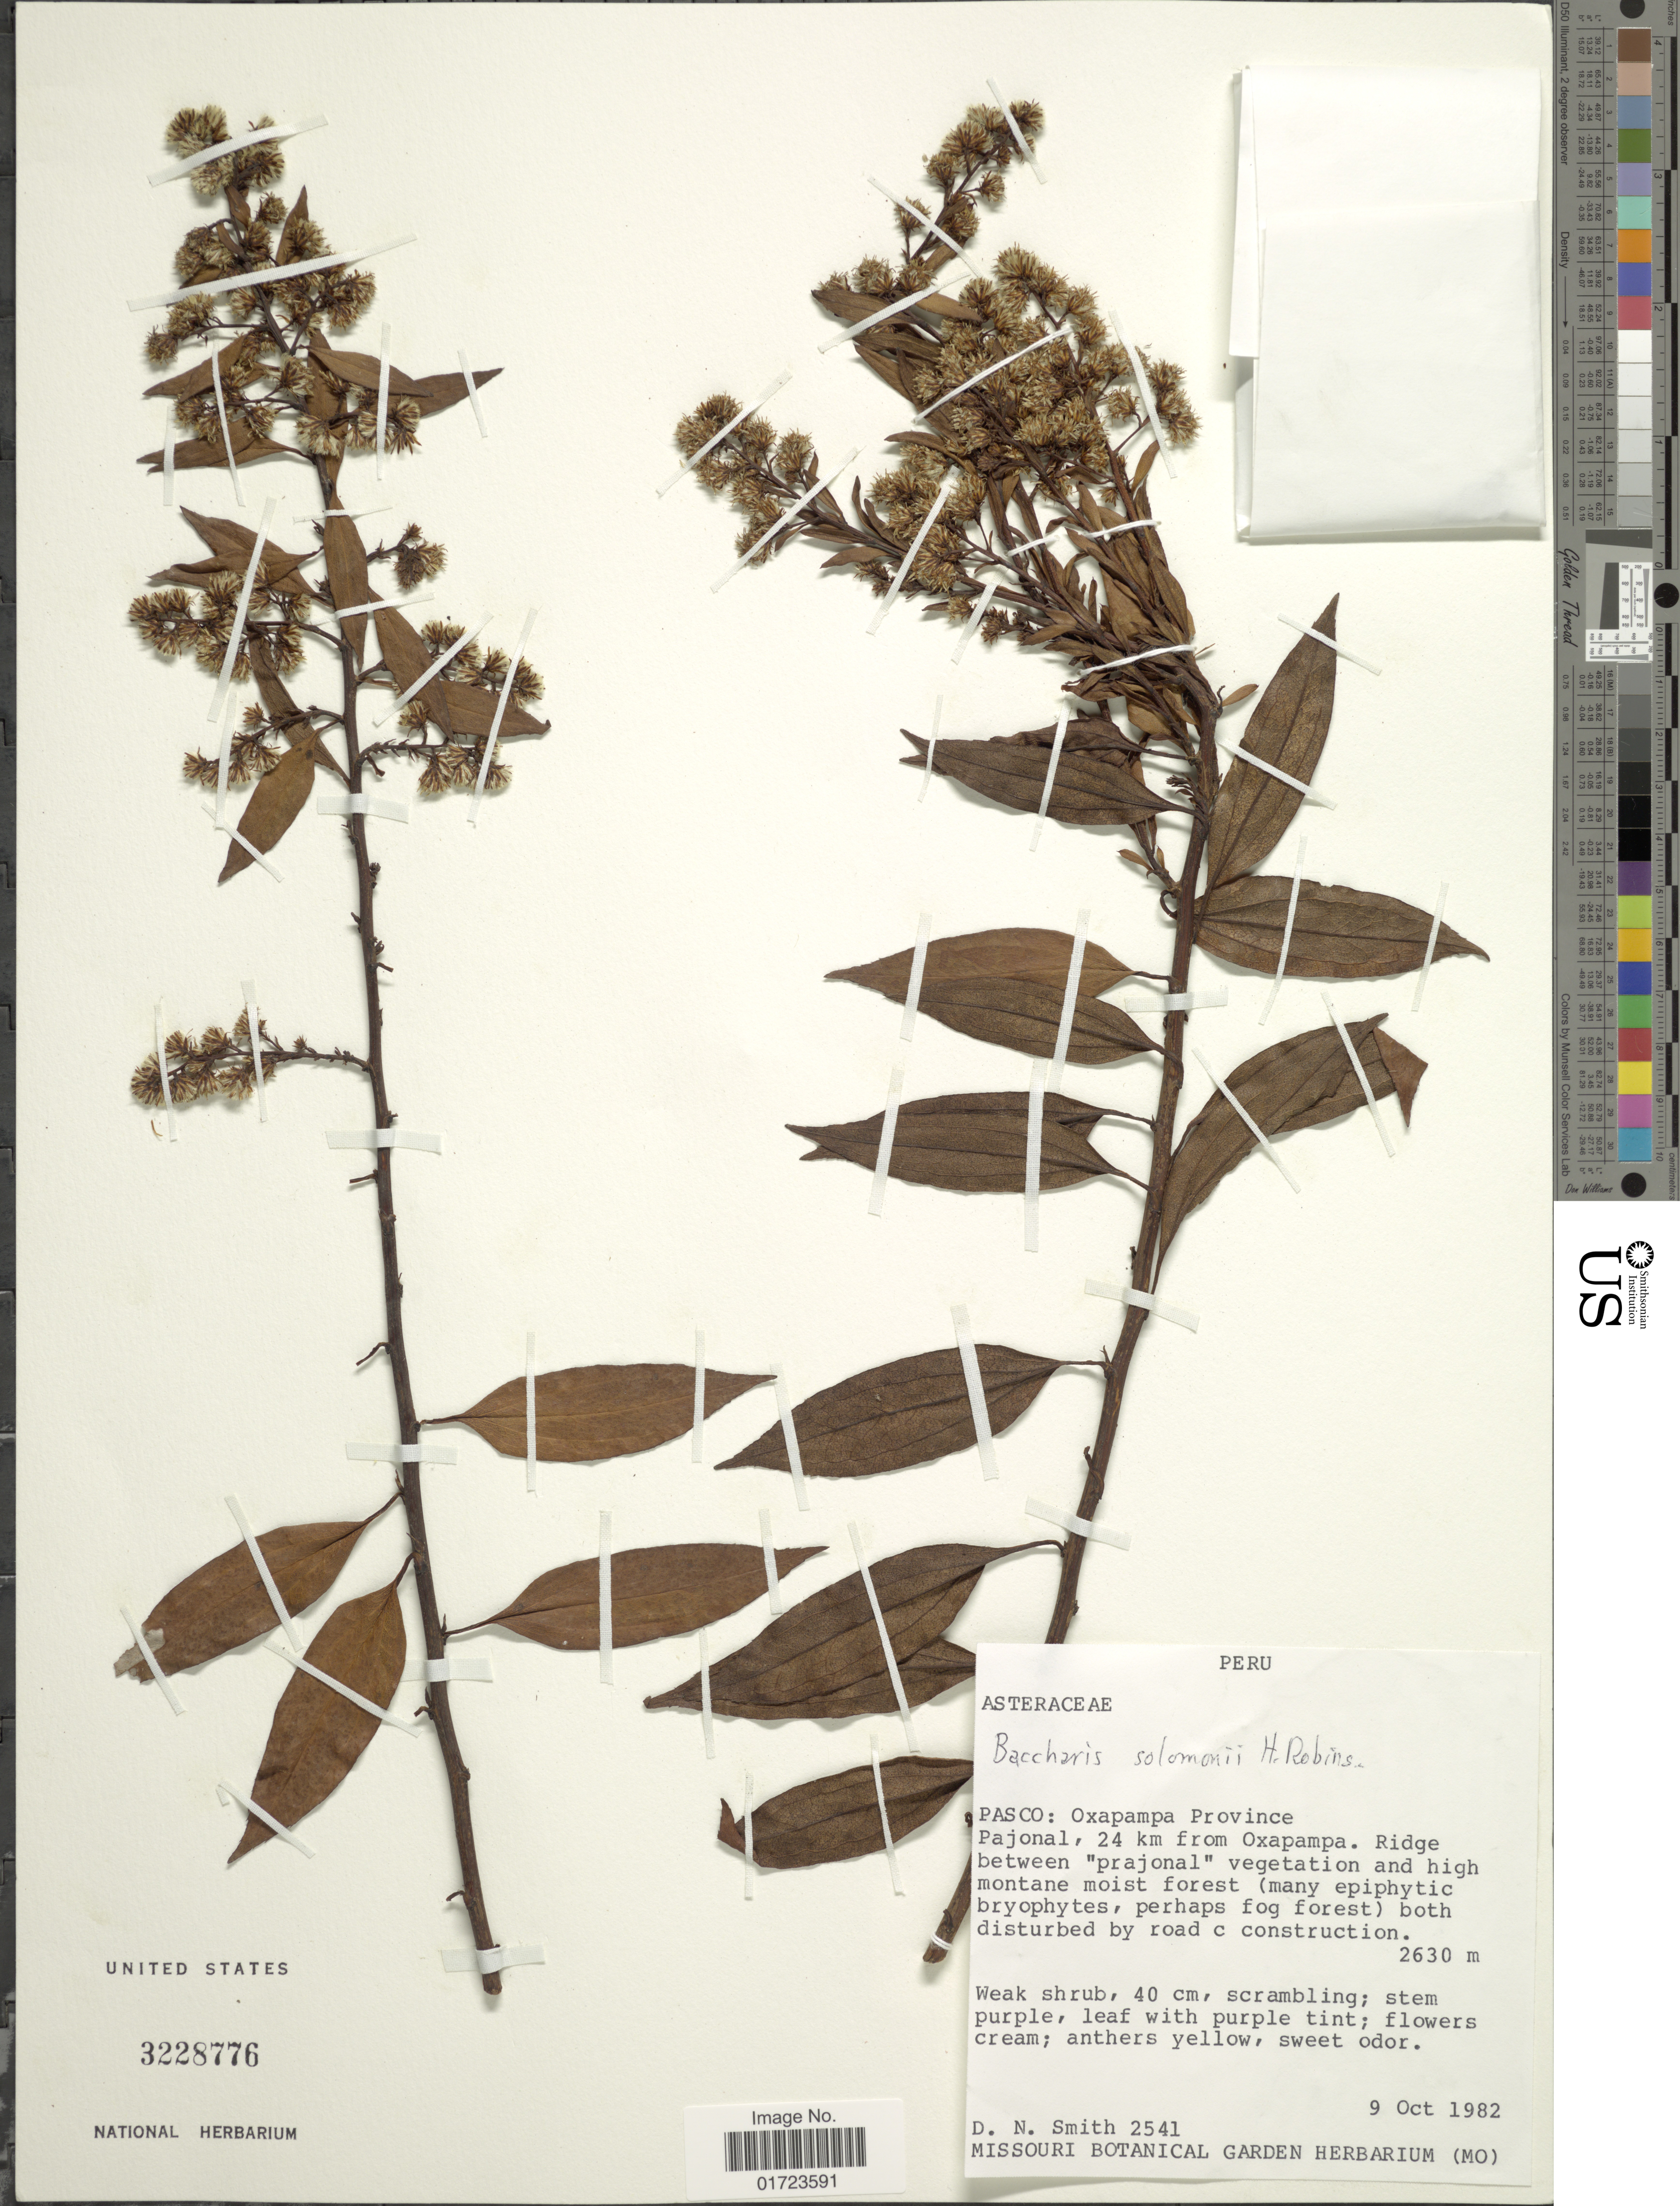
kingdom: Plantae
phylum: Tracheophyta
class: Magnoliopsida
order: Asterales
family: Asteraceae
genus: Baccharis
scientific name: Baccharis solomonii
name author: H. Rob.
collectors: D. Smith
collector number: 2541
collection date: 1982-10-09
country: Peru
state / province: Pasco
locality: Apsco: Oxapampa Province. Pajonal, 24 km from Oxapampa.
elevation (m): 2630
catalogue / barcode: US 3228776